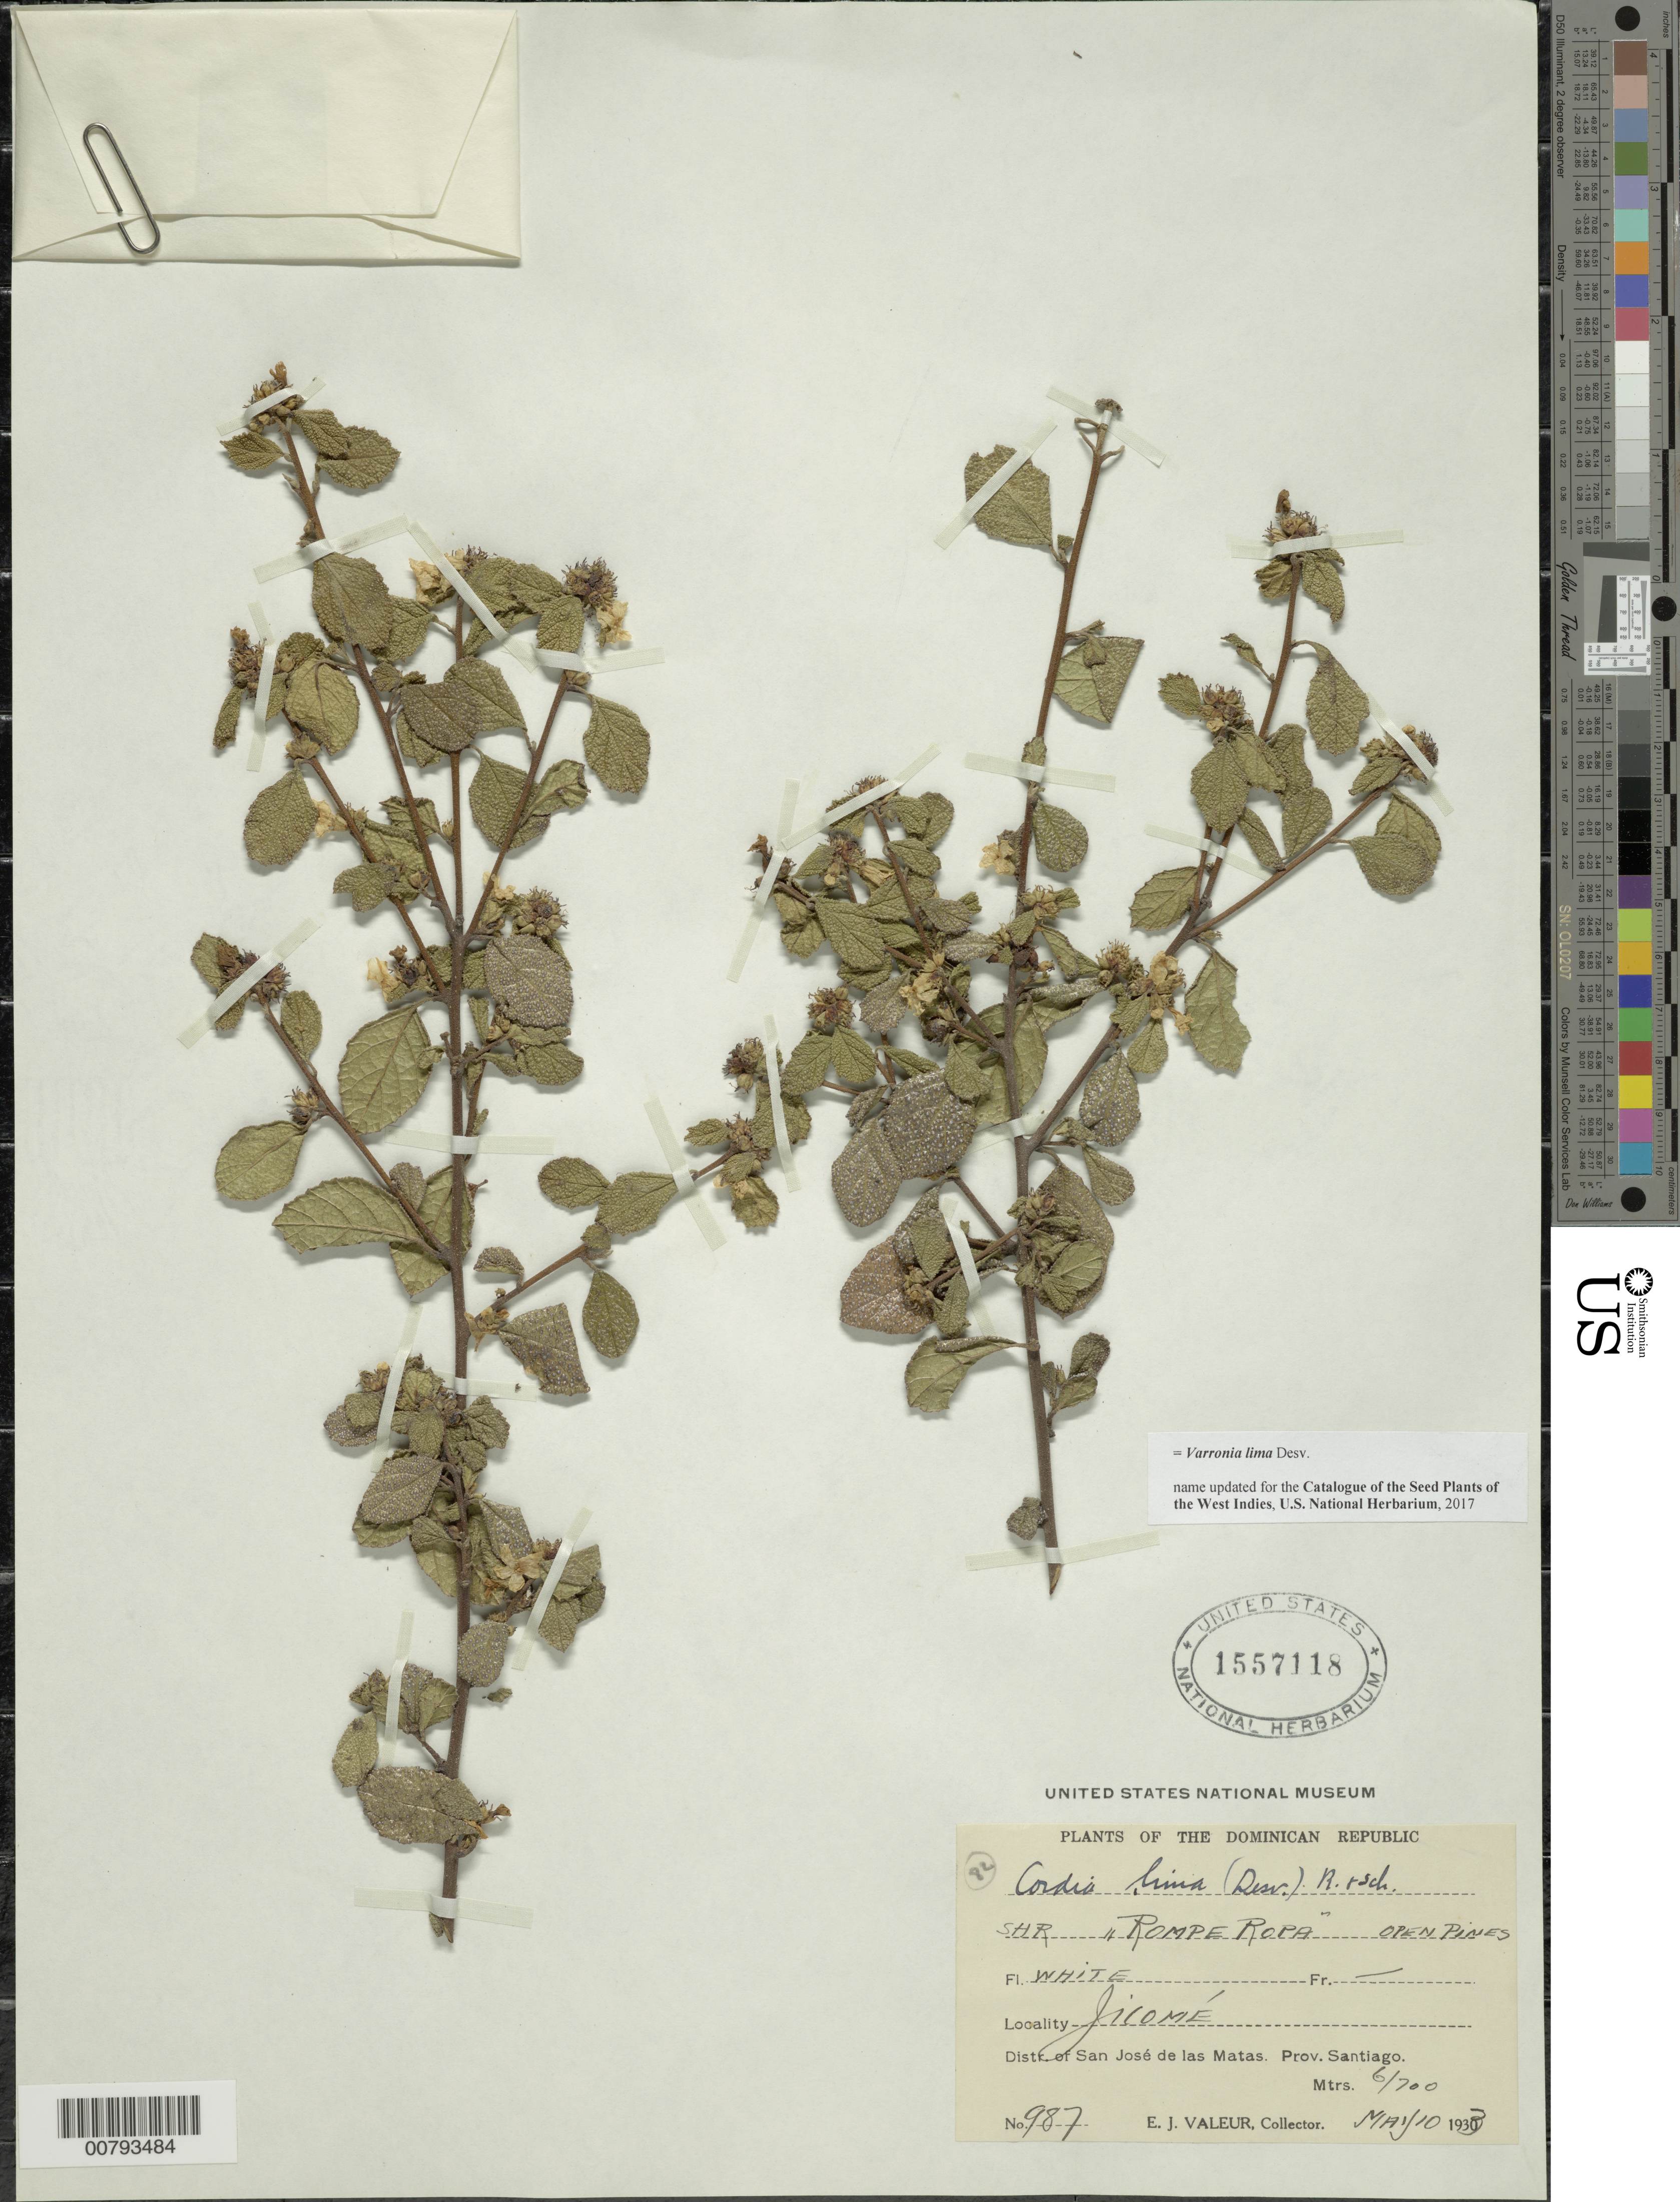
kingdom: Plantae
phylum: Tracheophyta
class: Magnoliopsida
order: Boraginales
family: Cordiaceae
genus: Varronia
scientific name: Varronia lima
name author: Desv.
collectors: E. Valeur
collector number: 987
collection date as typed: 10 May 1933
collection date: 1933-05-10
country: Dominican Republic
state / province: Santiago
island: Hispaniola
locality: Distr. San José de las Matas, Locality Jicomé.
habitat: Open Pines.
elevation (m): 600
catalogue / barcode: US 1557118